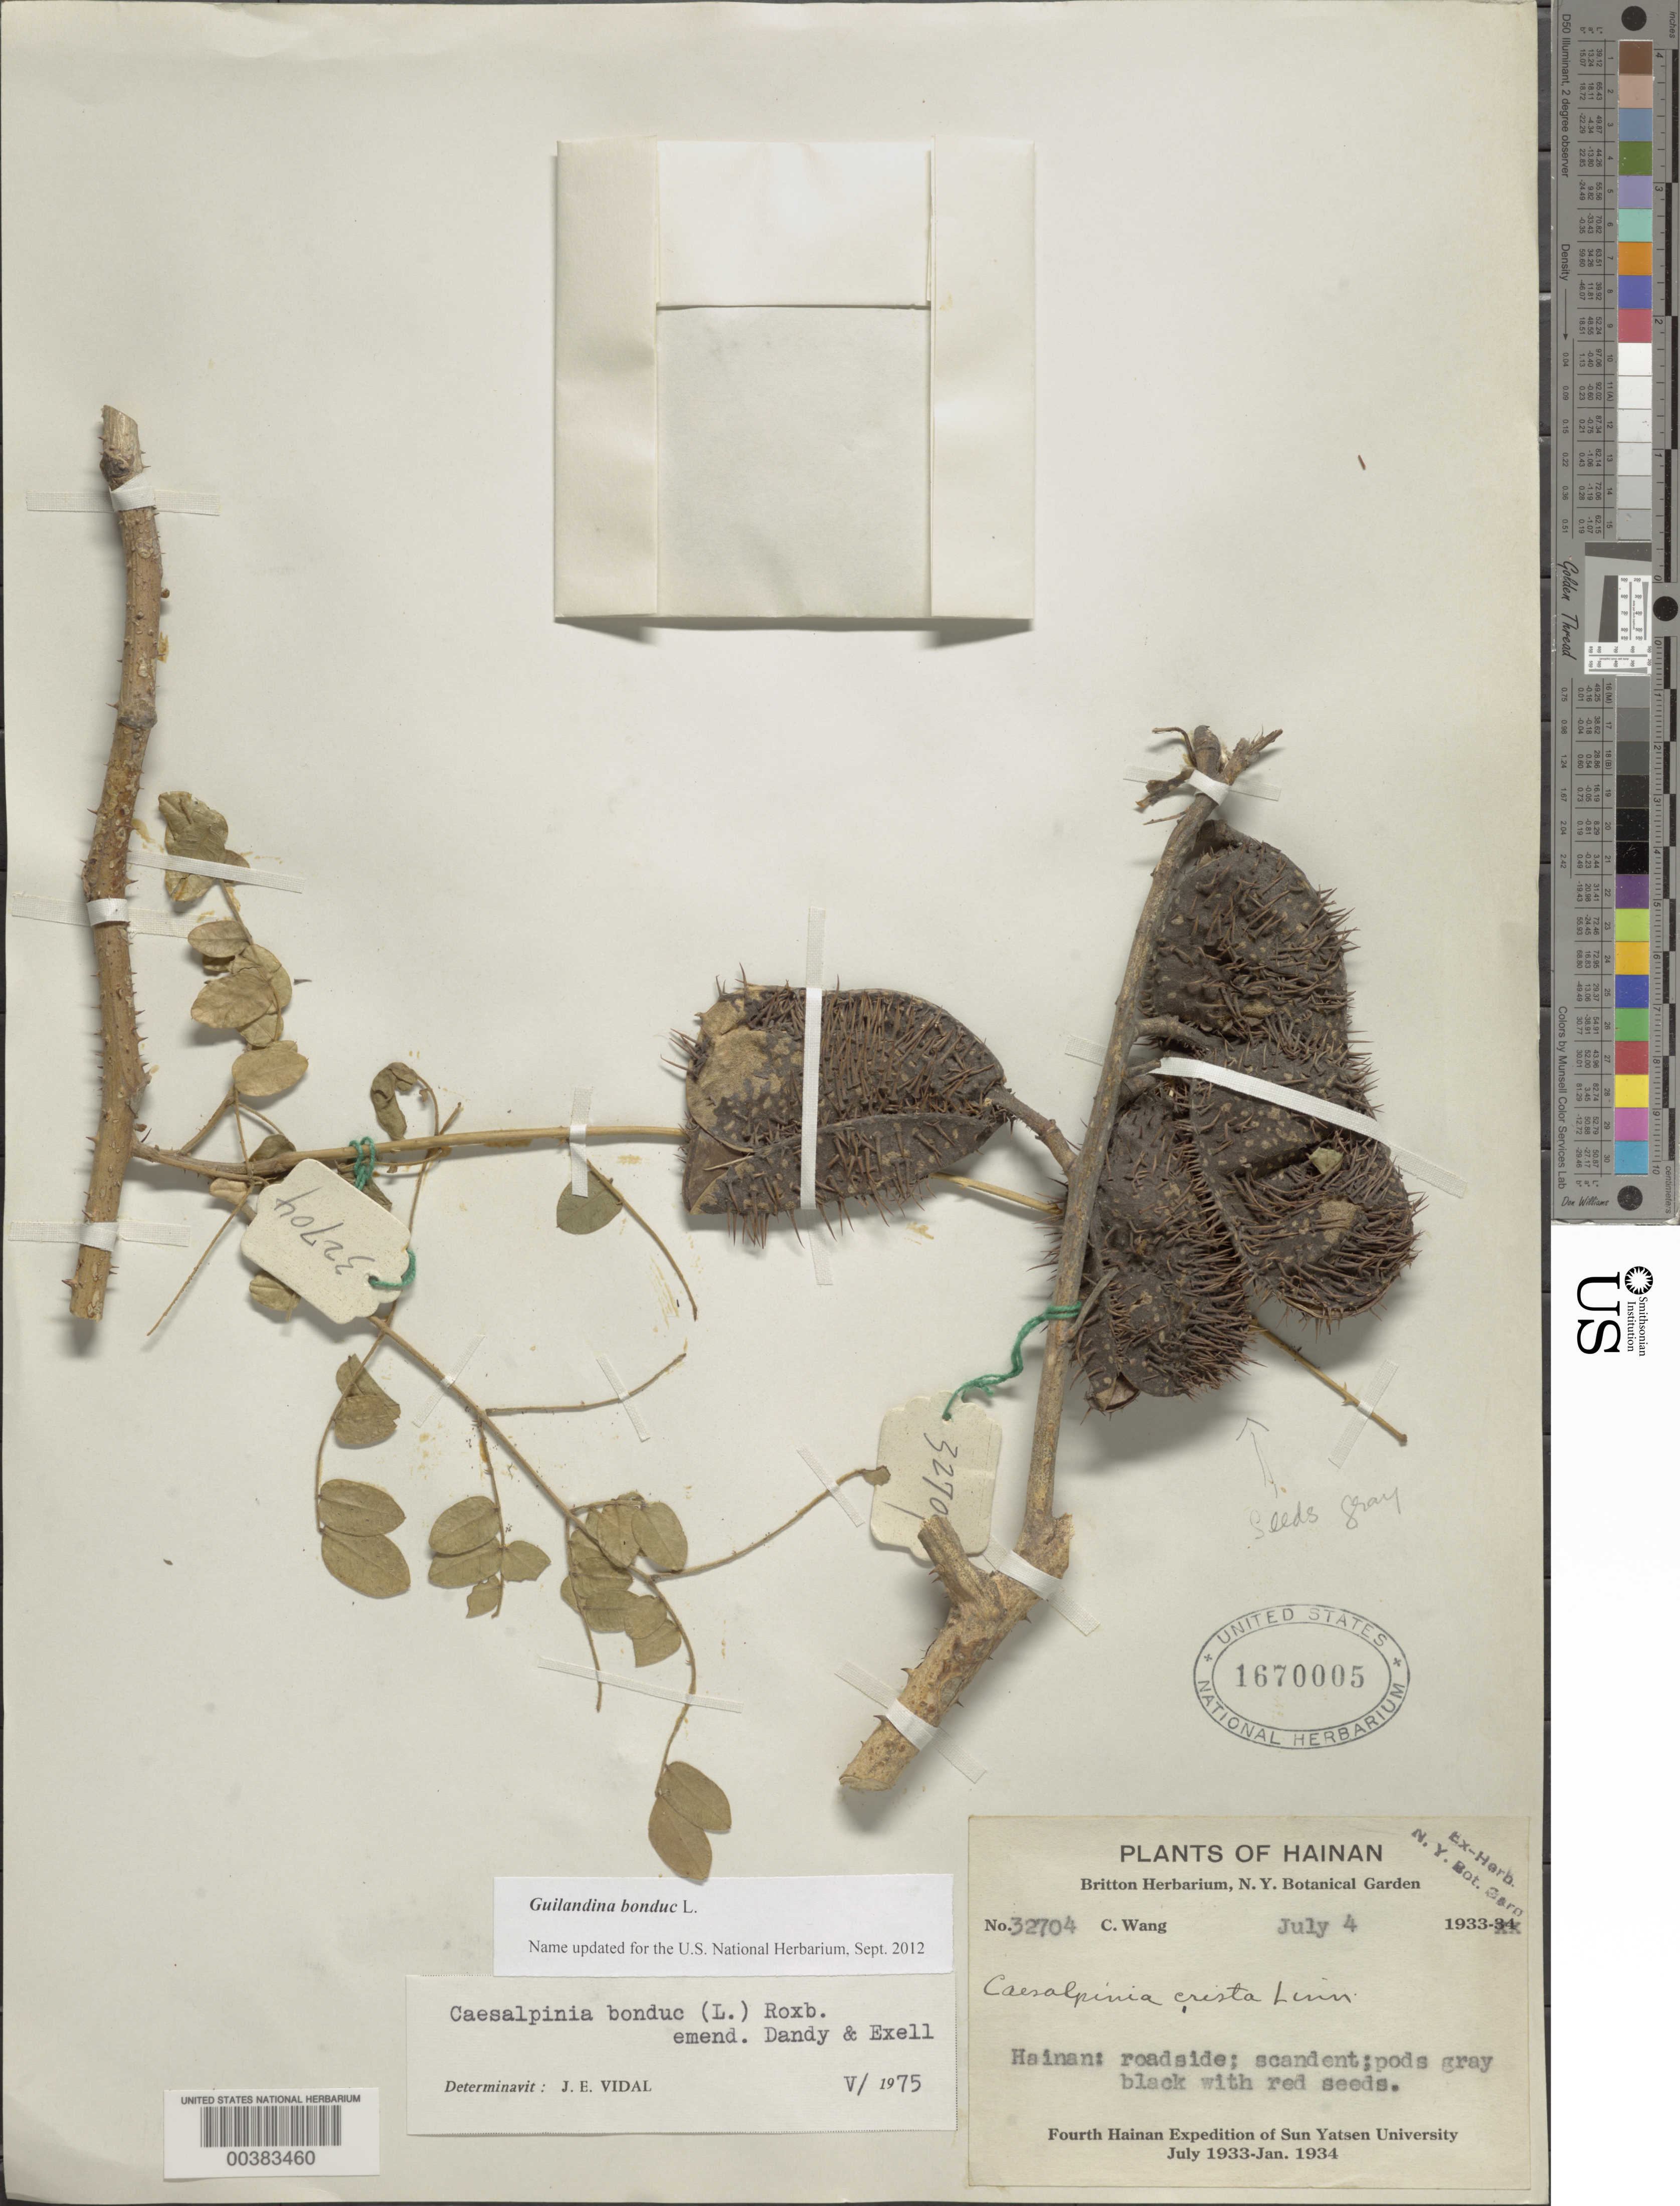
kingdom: Plantae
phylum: Tracheophyta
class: Magnoliopsida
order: Fabales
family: Fabaceae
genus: Guilandina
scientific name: Guilandina bonduc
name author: L.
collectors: C. Wang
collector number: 32704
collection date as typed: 04 Jul 1933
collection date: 1933-07-04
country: China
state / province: Hainan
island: Hainan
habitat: Roadside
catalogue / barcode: US 1670005